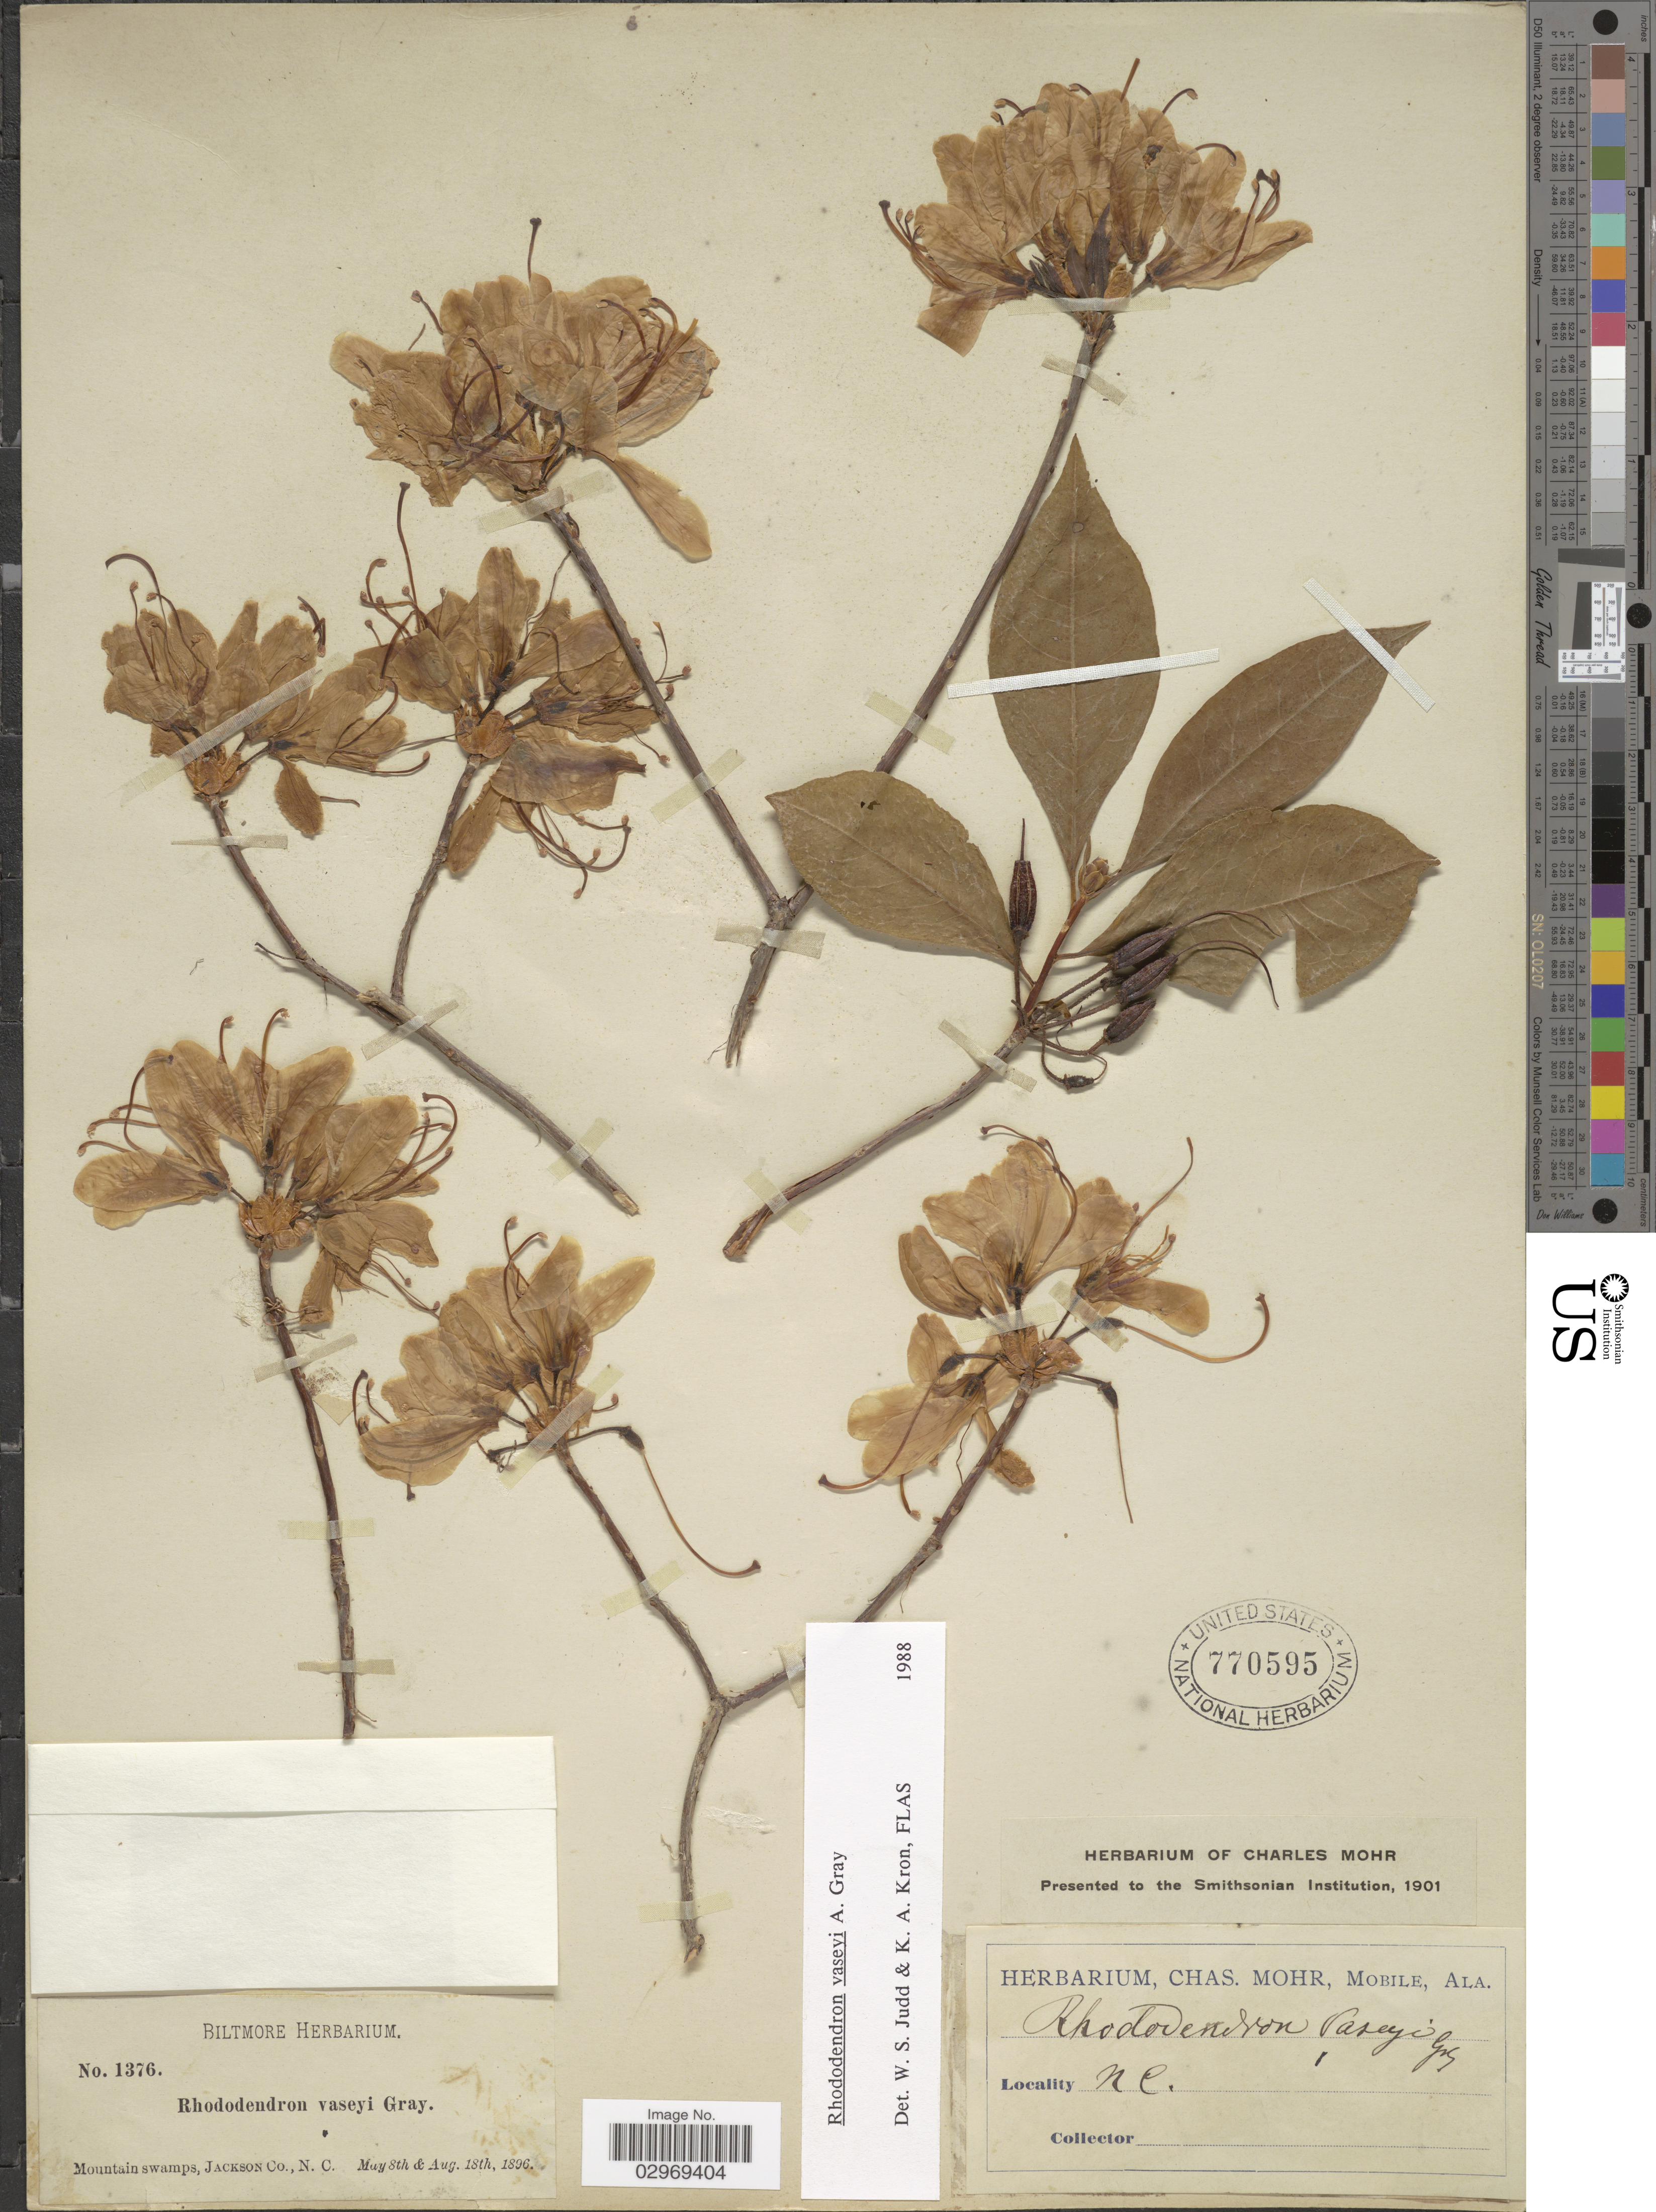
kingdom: Plantae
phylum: Tracheophyta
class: Magnoliopsida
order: Ericales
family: Ericaceae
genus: Rhododendron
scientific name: Rhododendron vaseyi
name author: A. Gray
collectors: ex herb. Biltmore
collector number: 1376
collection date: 1896-05-08/1896-08-18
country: United States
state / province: North Carolina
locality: Mountain swamps, Jackson Co.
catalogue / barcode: US 770595